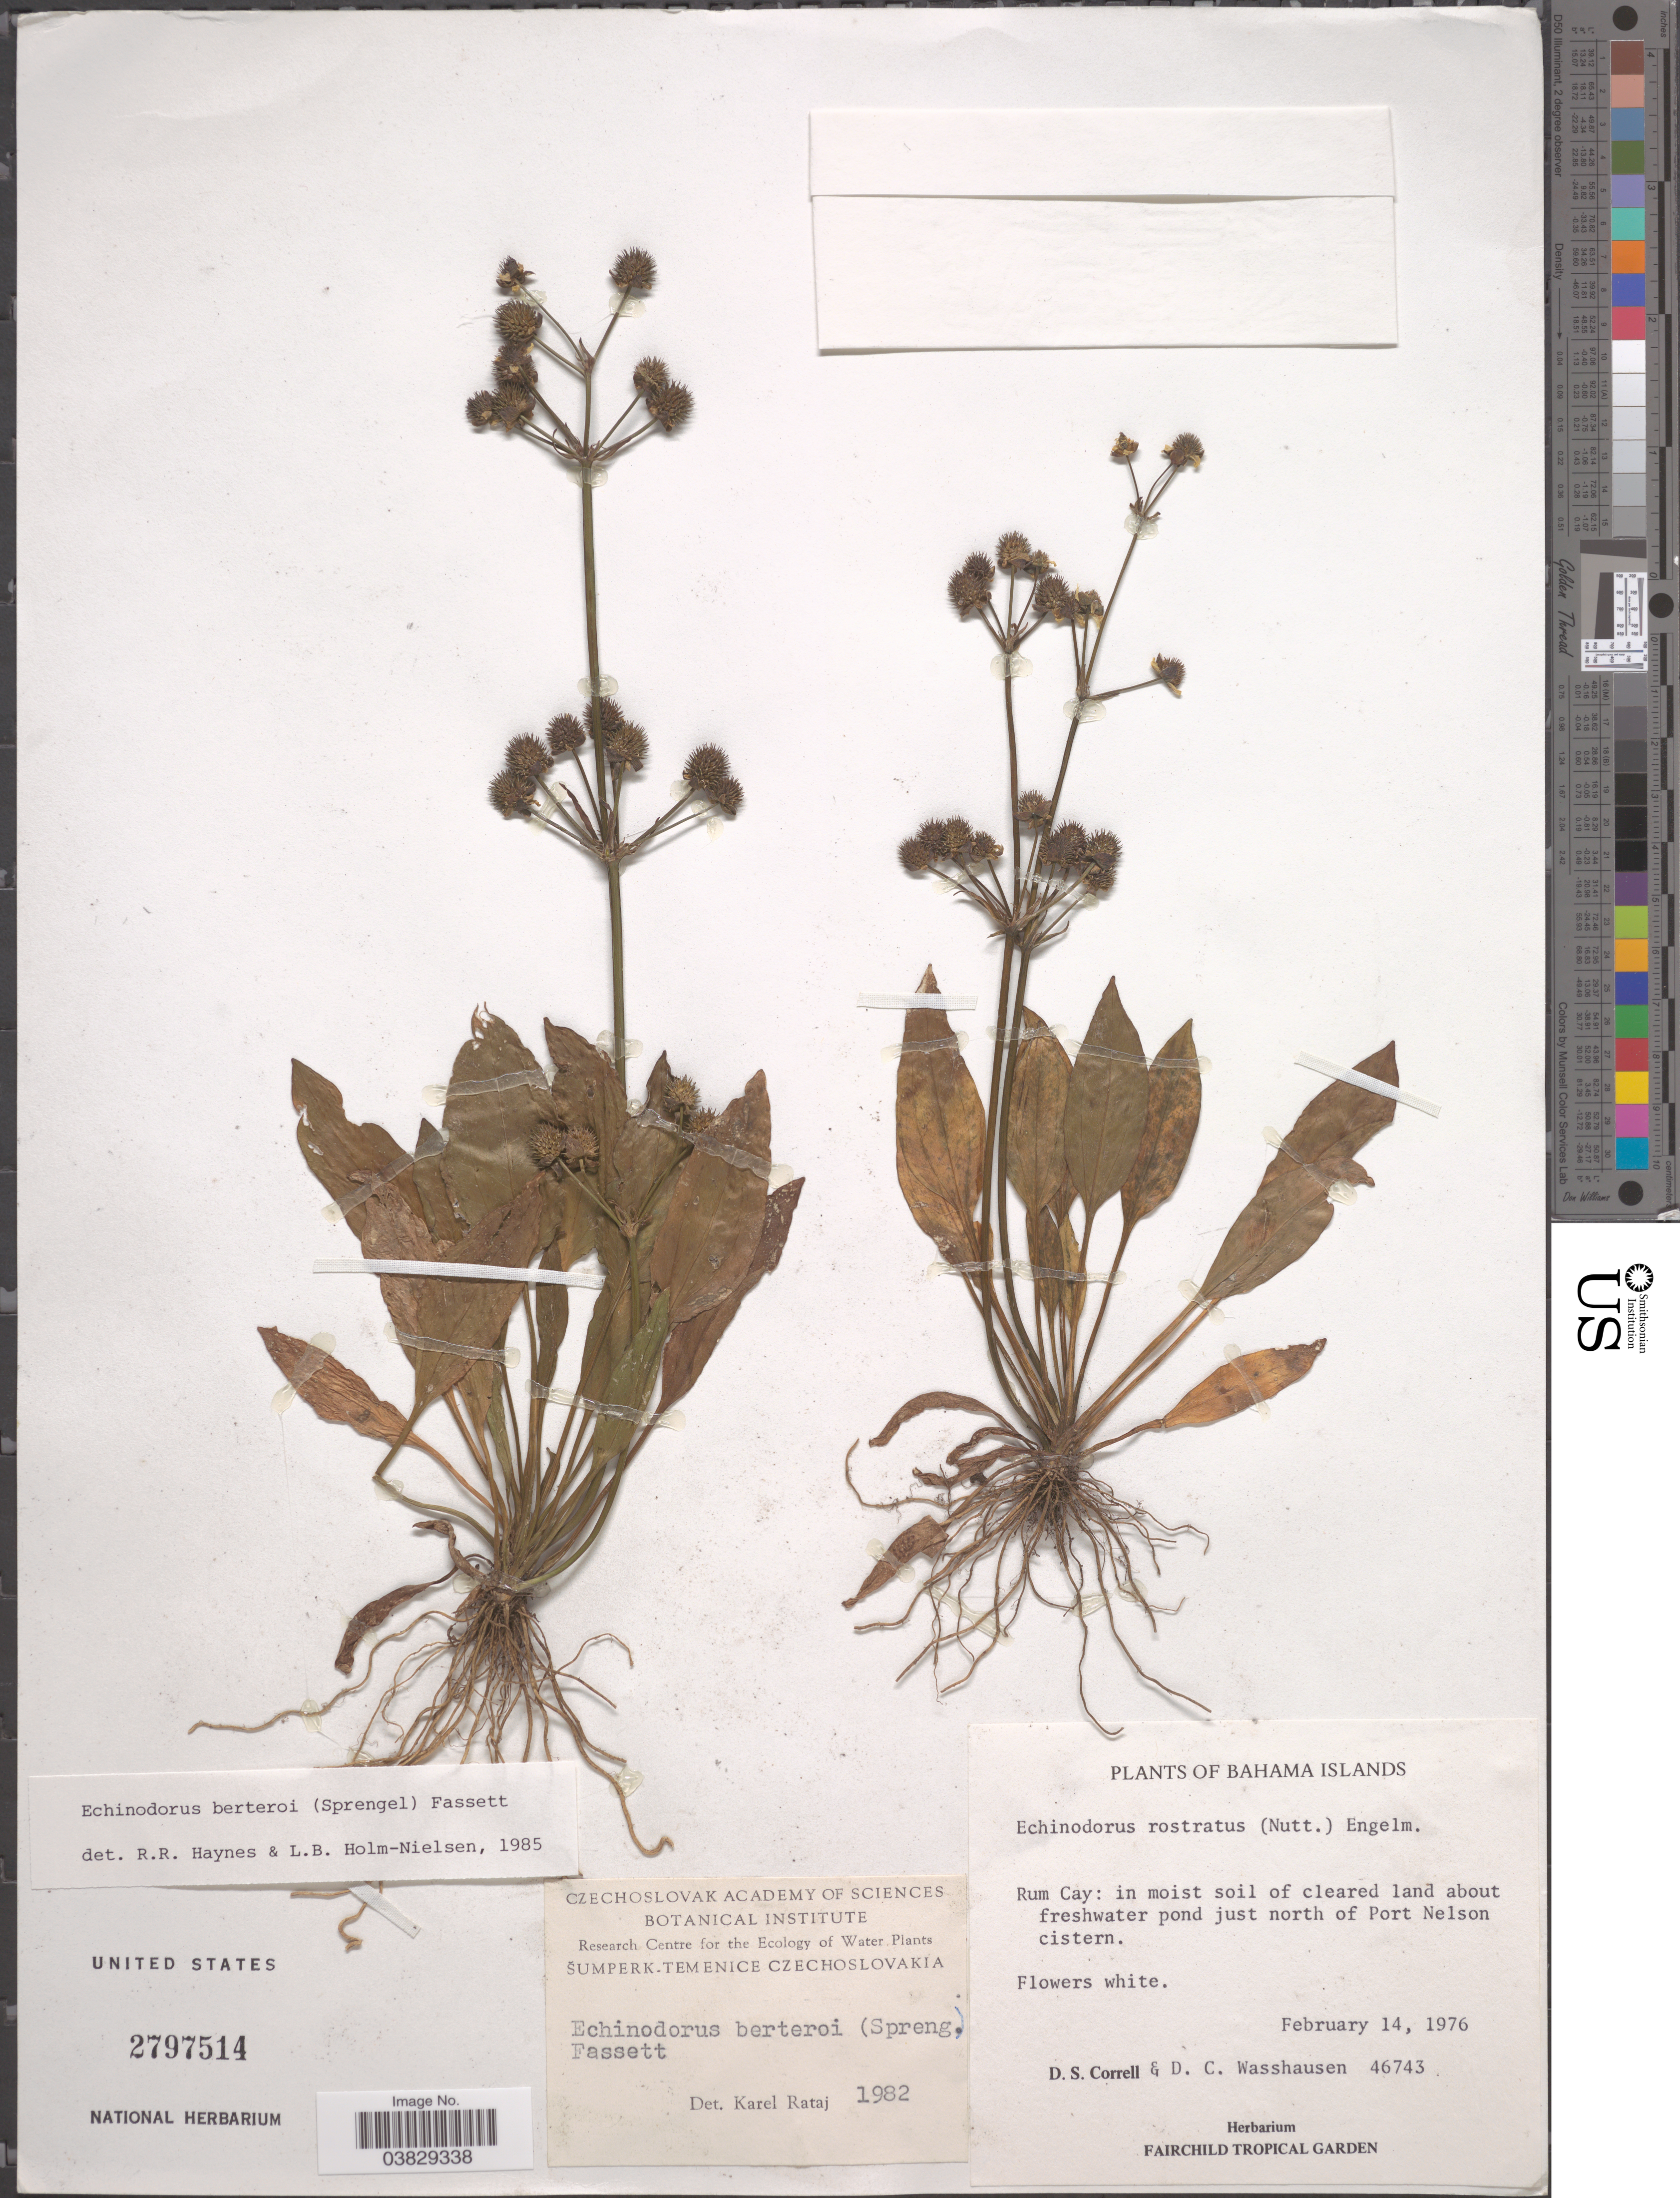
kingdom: Plantae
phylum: Tracheophyta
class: Liliopsida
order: Alismatales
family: Alismataceae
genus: Echinodorus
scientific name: Echinodorus berteroi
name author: (Spreng.) Fassett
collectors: D. Corell & D. C. Wasshausen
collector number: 46743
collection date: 1976-02-14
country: Bahamas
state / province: Rum Cay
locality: In moist cleared land about freshwater pond just north of Port Nelson cistern.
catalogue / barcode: US 2797514